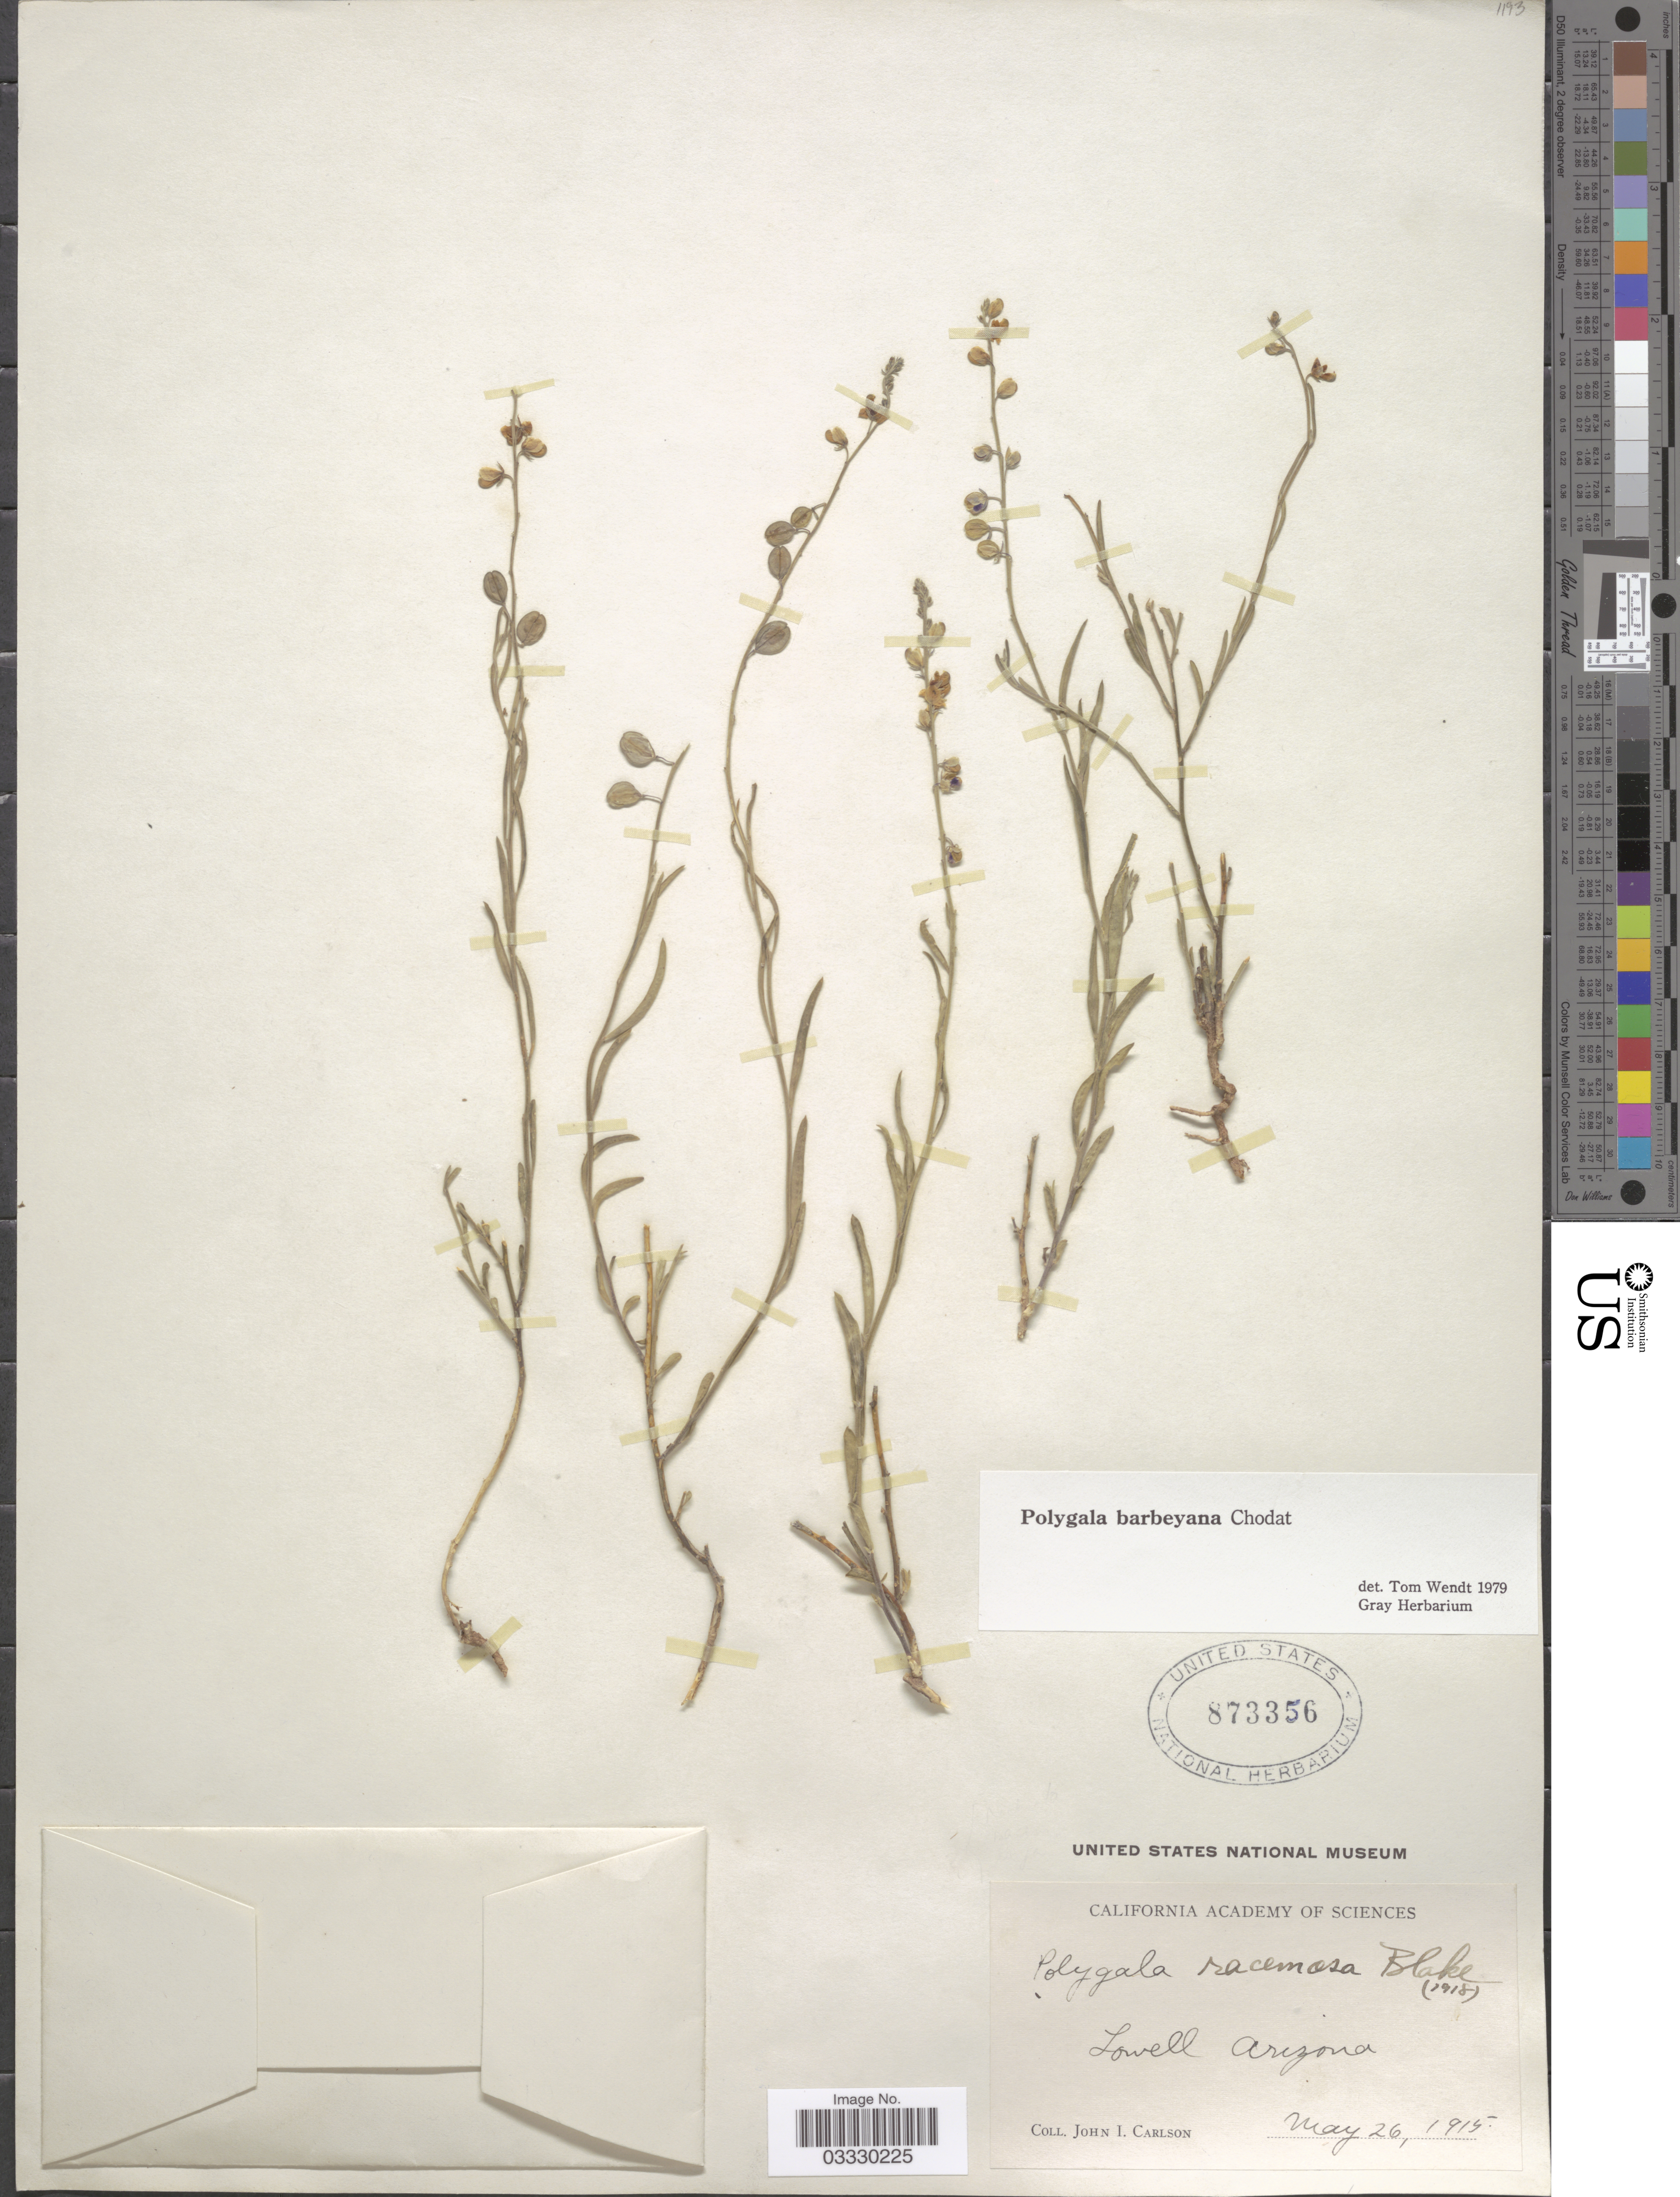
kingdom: Plantae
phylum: Tracheophyta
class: Magnoliopsida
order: Fabales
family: Polygalaceae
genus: Hebecarpa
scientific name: Hebecarpa barbeyana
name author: (Chodat) J.R. Abbott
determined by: Strong, Mark T., (BOT), Smithsonian Institution - National Museum of Natural History (UNITED STATES)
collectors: J. Carlson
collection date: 1915-05-26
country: United States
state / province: Arizona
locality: Lowell Arizona.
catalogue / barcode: US 873356